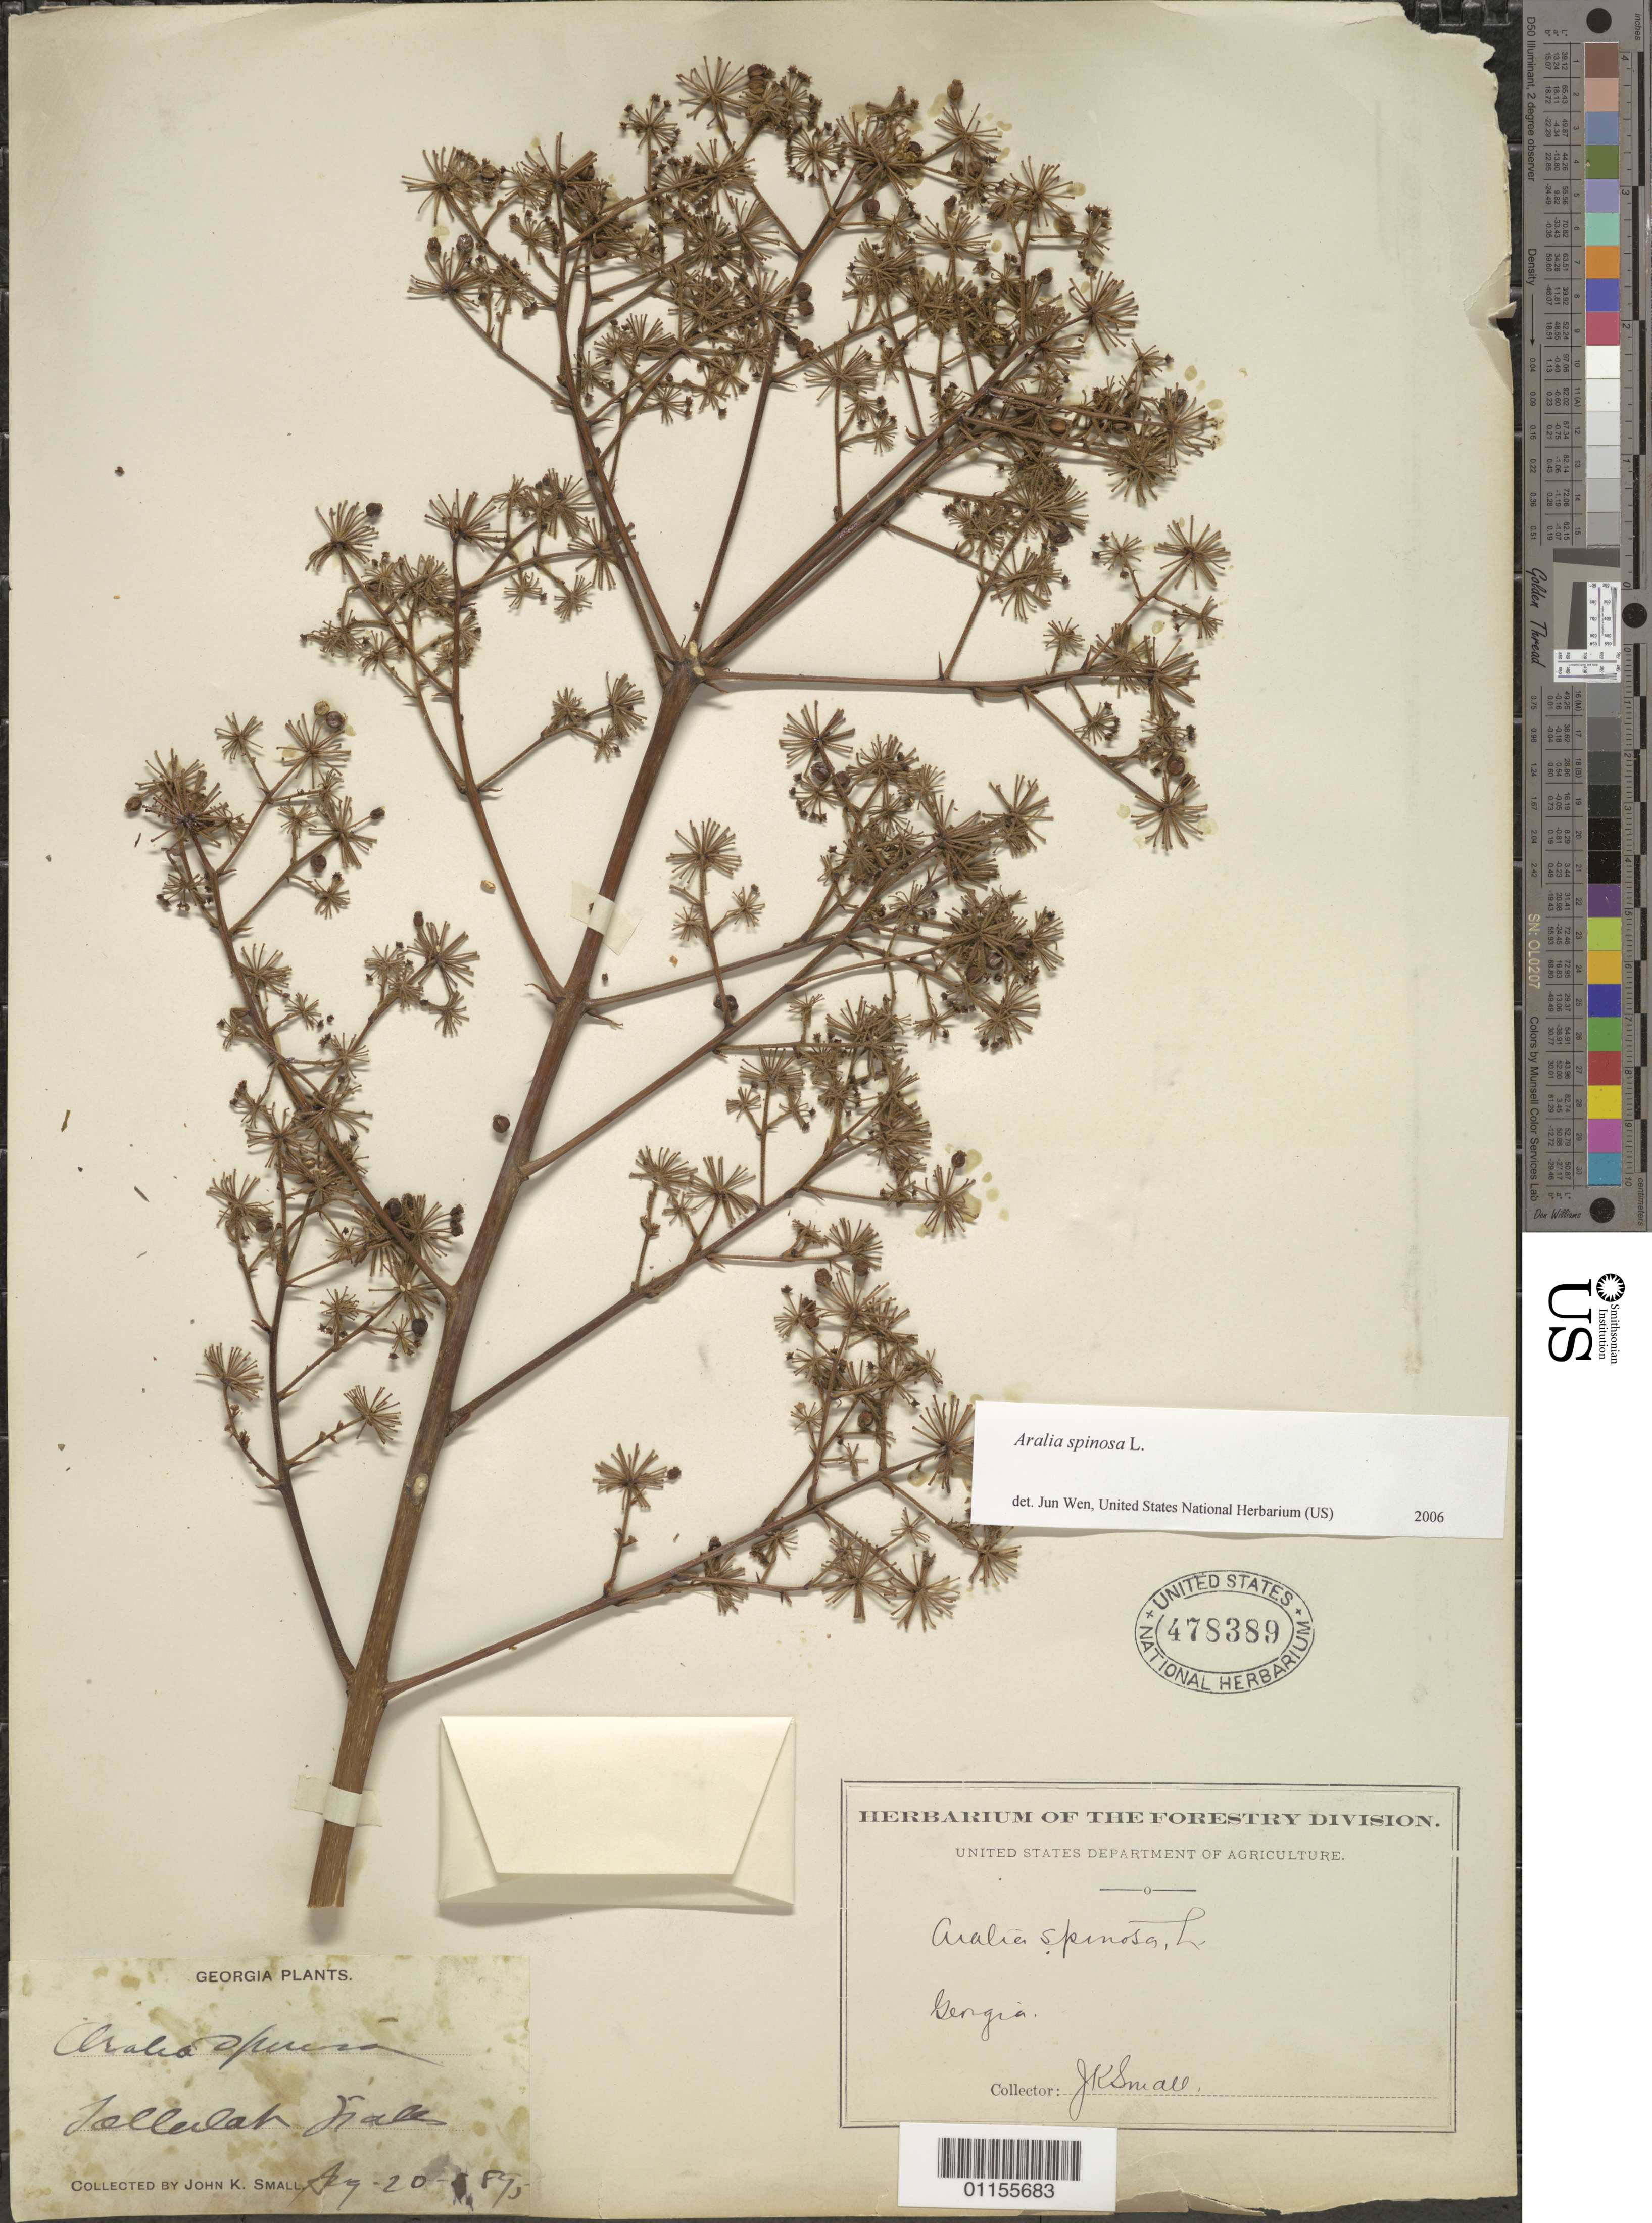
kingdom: Plantae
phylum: Tracheophyta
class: Magnoliopsida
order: Apiales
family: Araliaceae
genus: Aralia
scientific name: Aralia spinosa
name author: L.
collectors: J. K. Small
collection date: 1895-08-20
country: United States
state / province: Georgia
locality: Tallulah Falls.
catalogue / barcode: US 478389